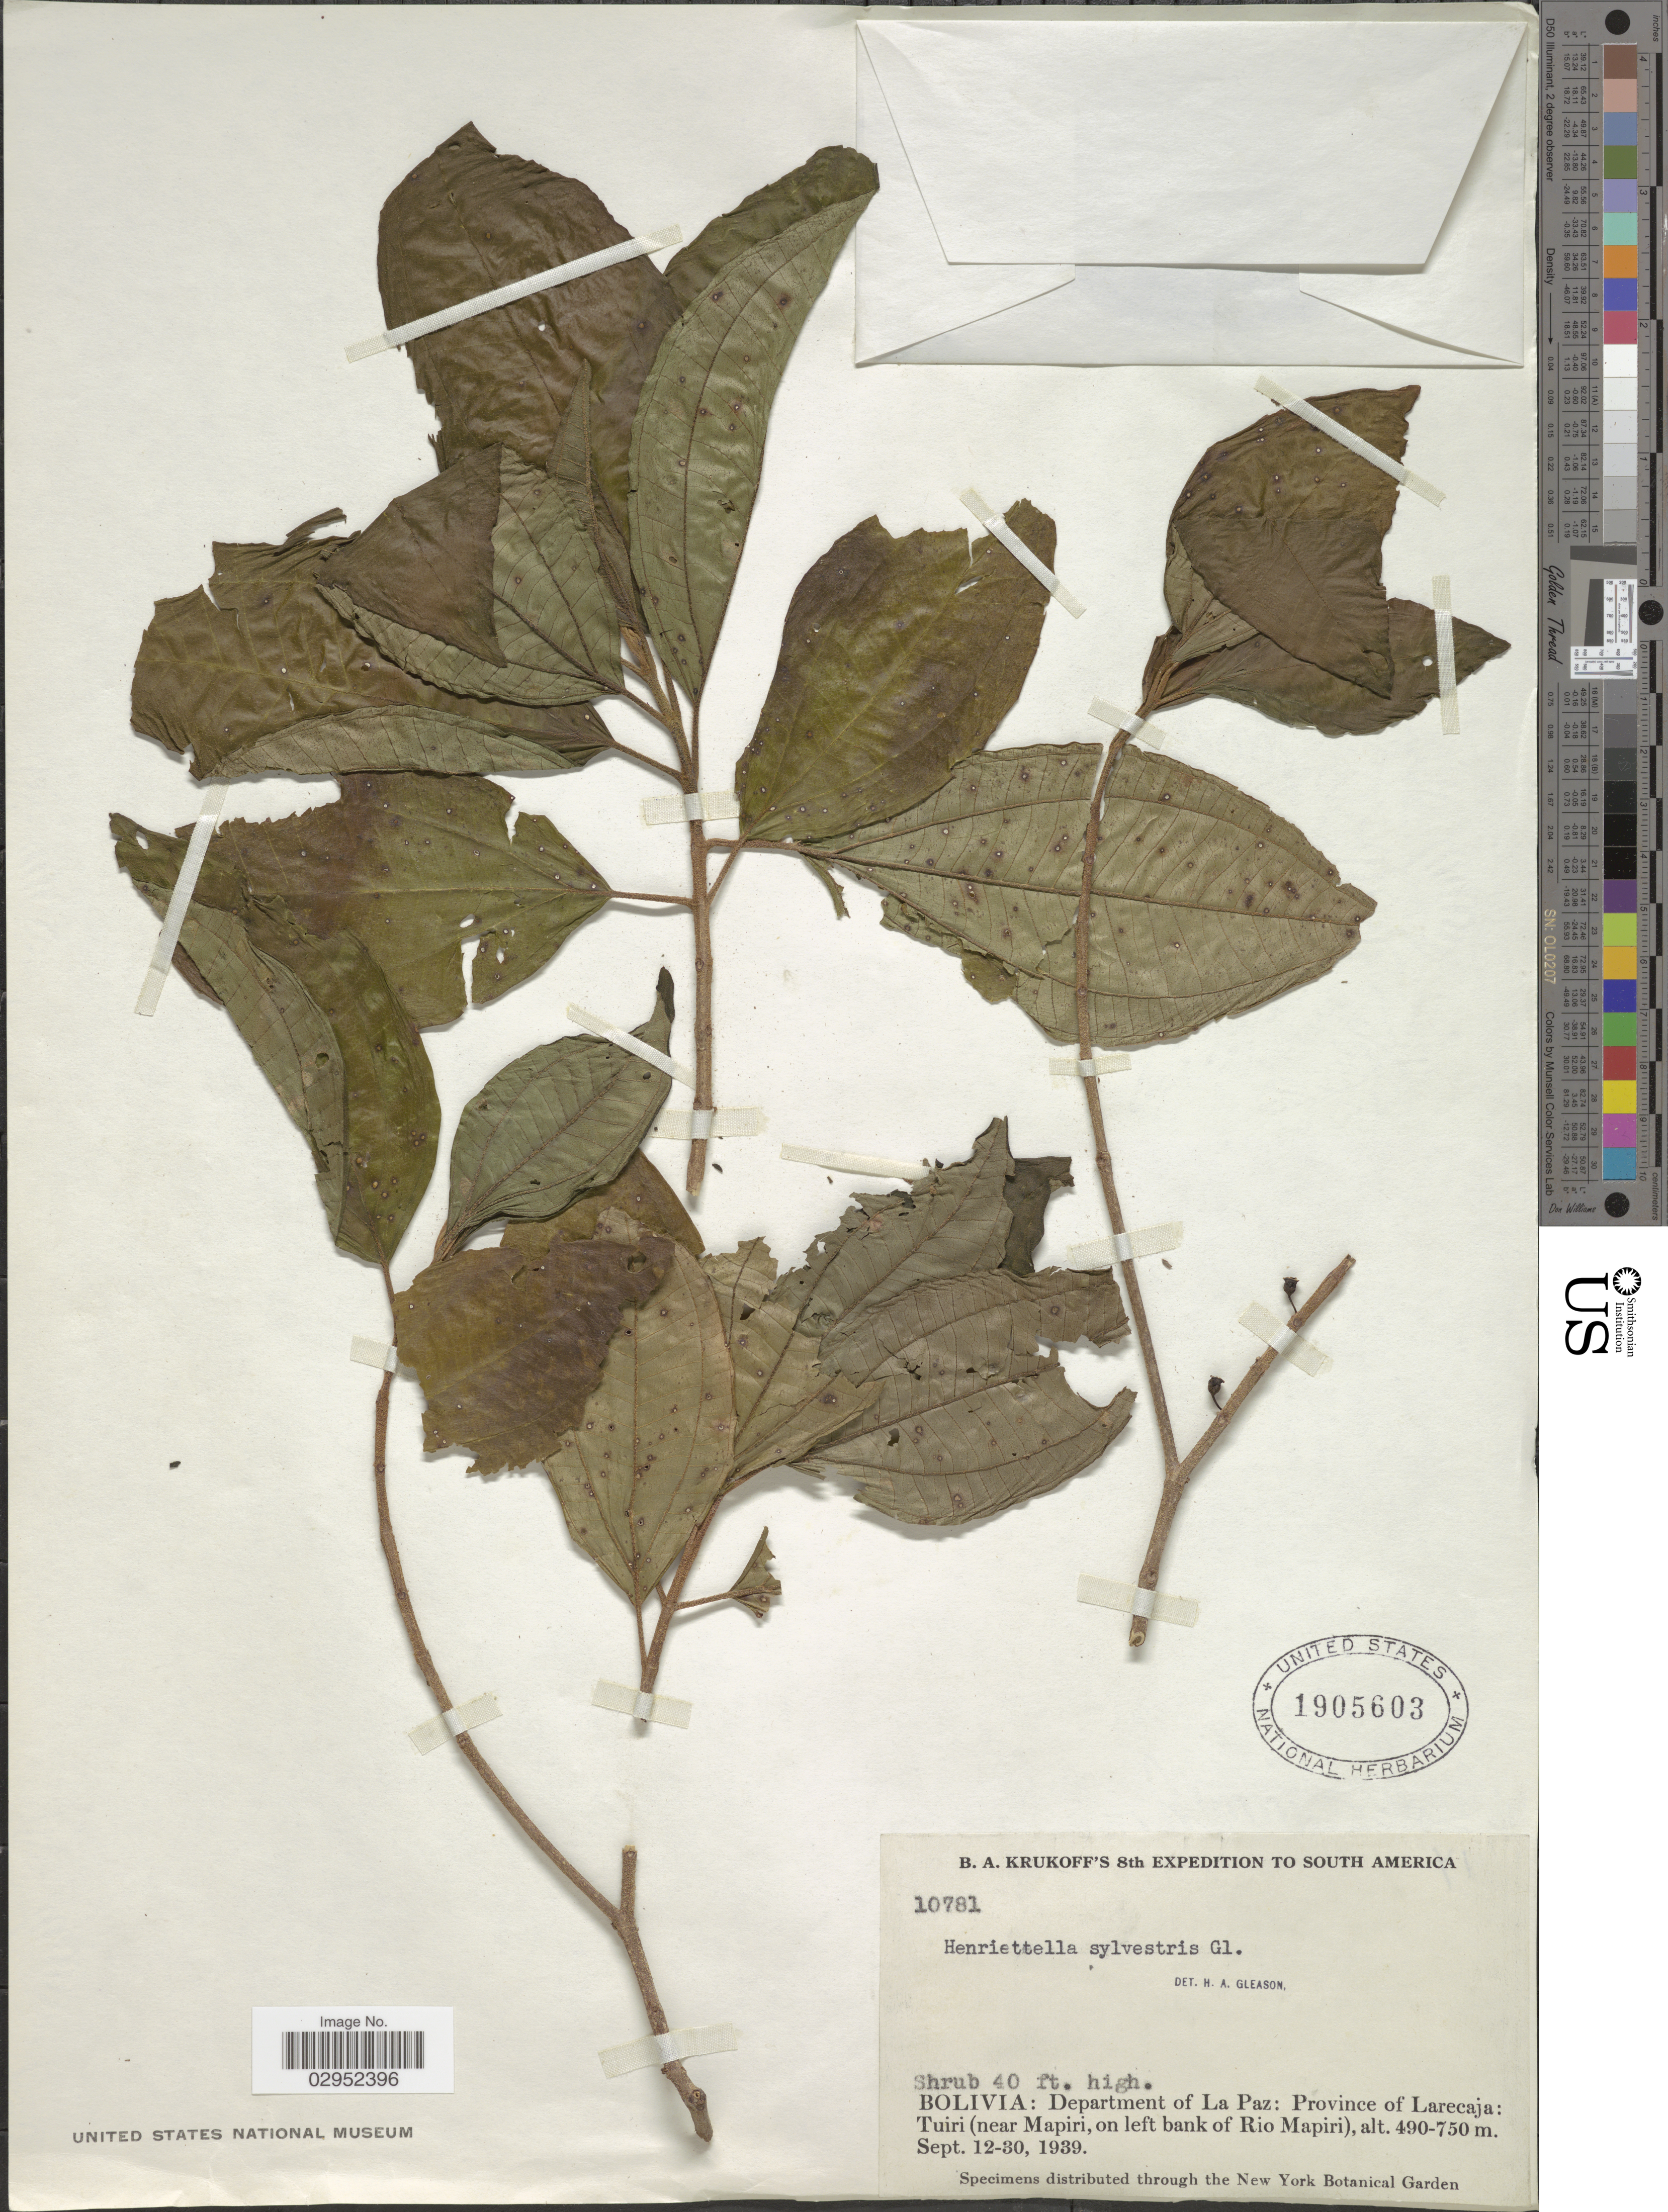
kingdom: Plantae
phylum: Tracheophyta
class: Magnoliopsida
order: Myrtales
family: Melastomataceae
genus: Henriettea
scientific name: Henriettea fascicularis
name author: (Sw.) M. Gómez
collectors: B. A. Krukoff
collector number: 10781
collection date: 1939-09-12/1939-09-30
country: Bolivia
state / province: La Paz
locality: Department of La Paz: Province of Larecaja: Tuiri (near Mapiri, on left bank of Rio Mapiri).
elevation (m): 490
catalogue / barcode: US 1905603